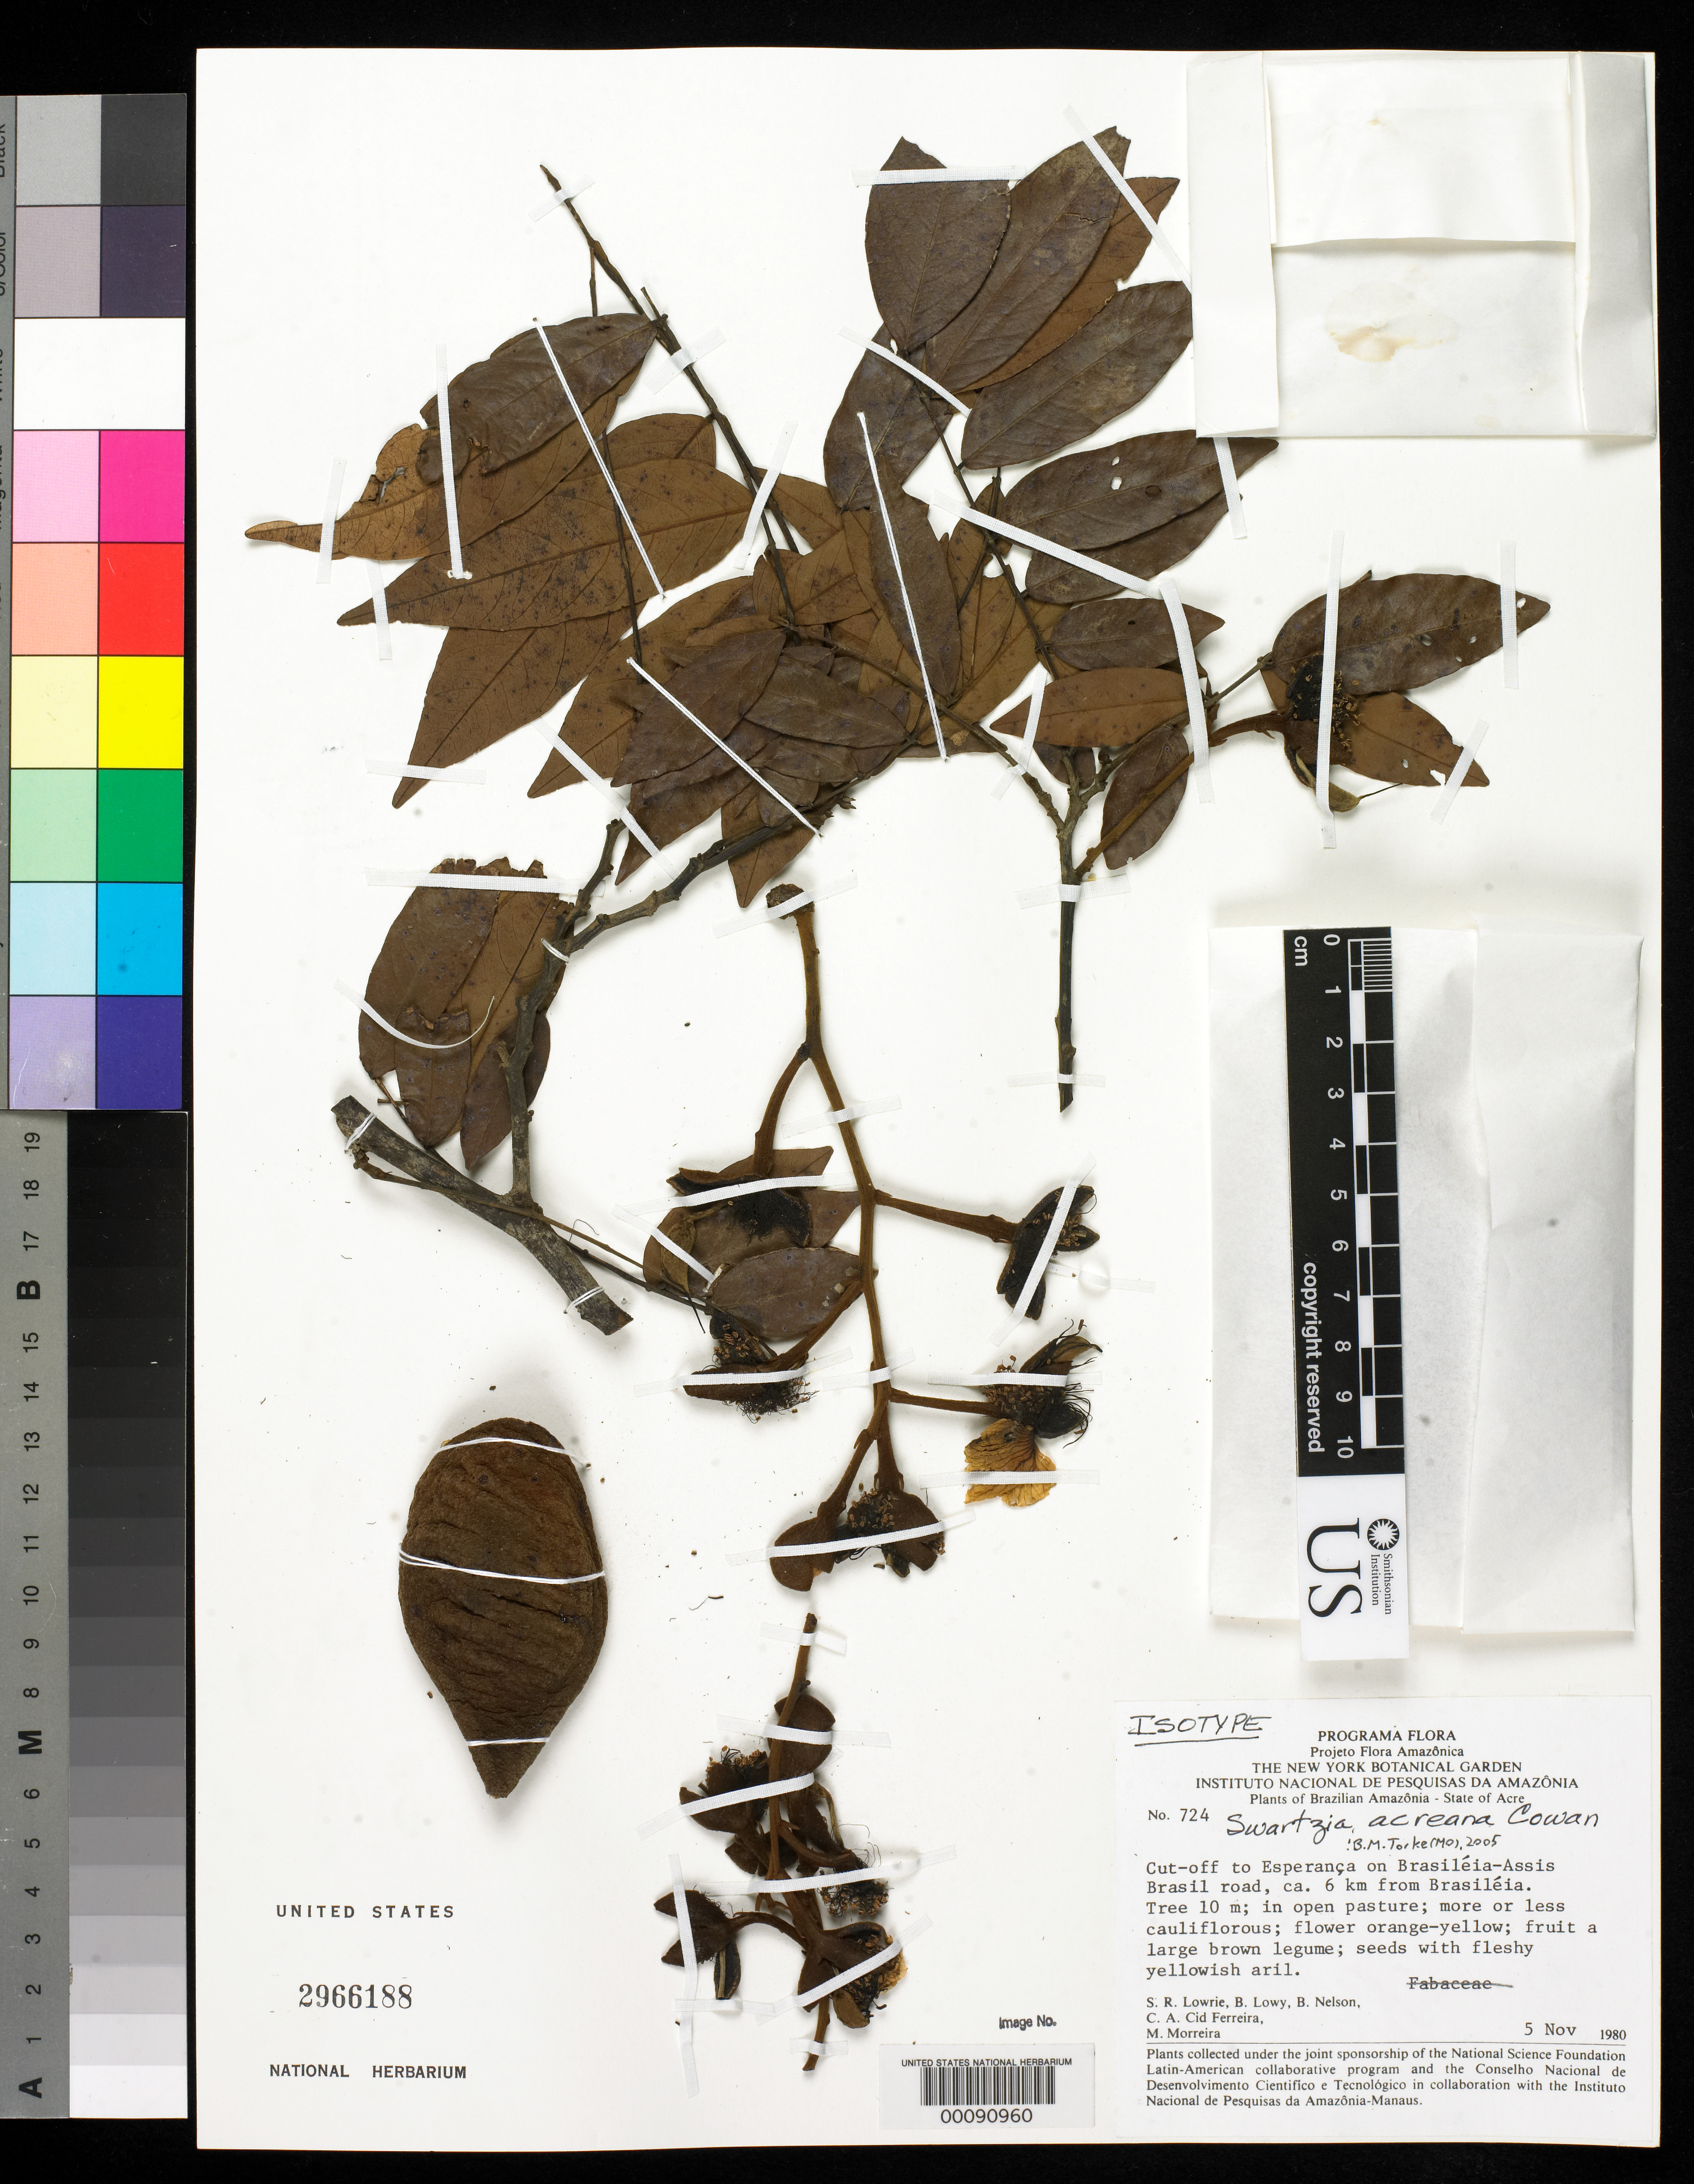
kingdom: Plantae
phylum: Tracheophyta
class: Magnoliopsida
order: Fabales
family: Fabaceae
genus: Swartzia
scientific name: Swartzia acreana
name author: R.S. Cowan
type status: Isotype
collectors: S. Lowrie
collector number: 724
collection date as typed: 05 Nov 1980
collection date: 1980-11-05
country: Brazil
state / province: Acre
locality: Cut-off to Esperanca on Brasileia-Assis Brazil rd., ca. 6 km from Brasileia.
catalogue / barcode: US 2966188